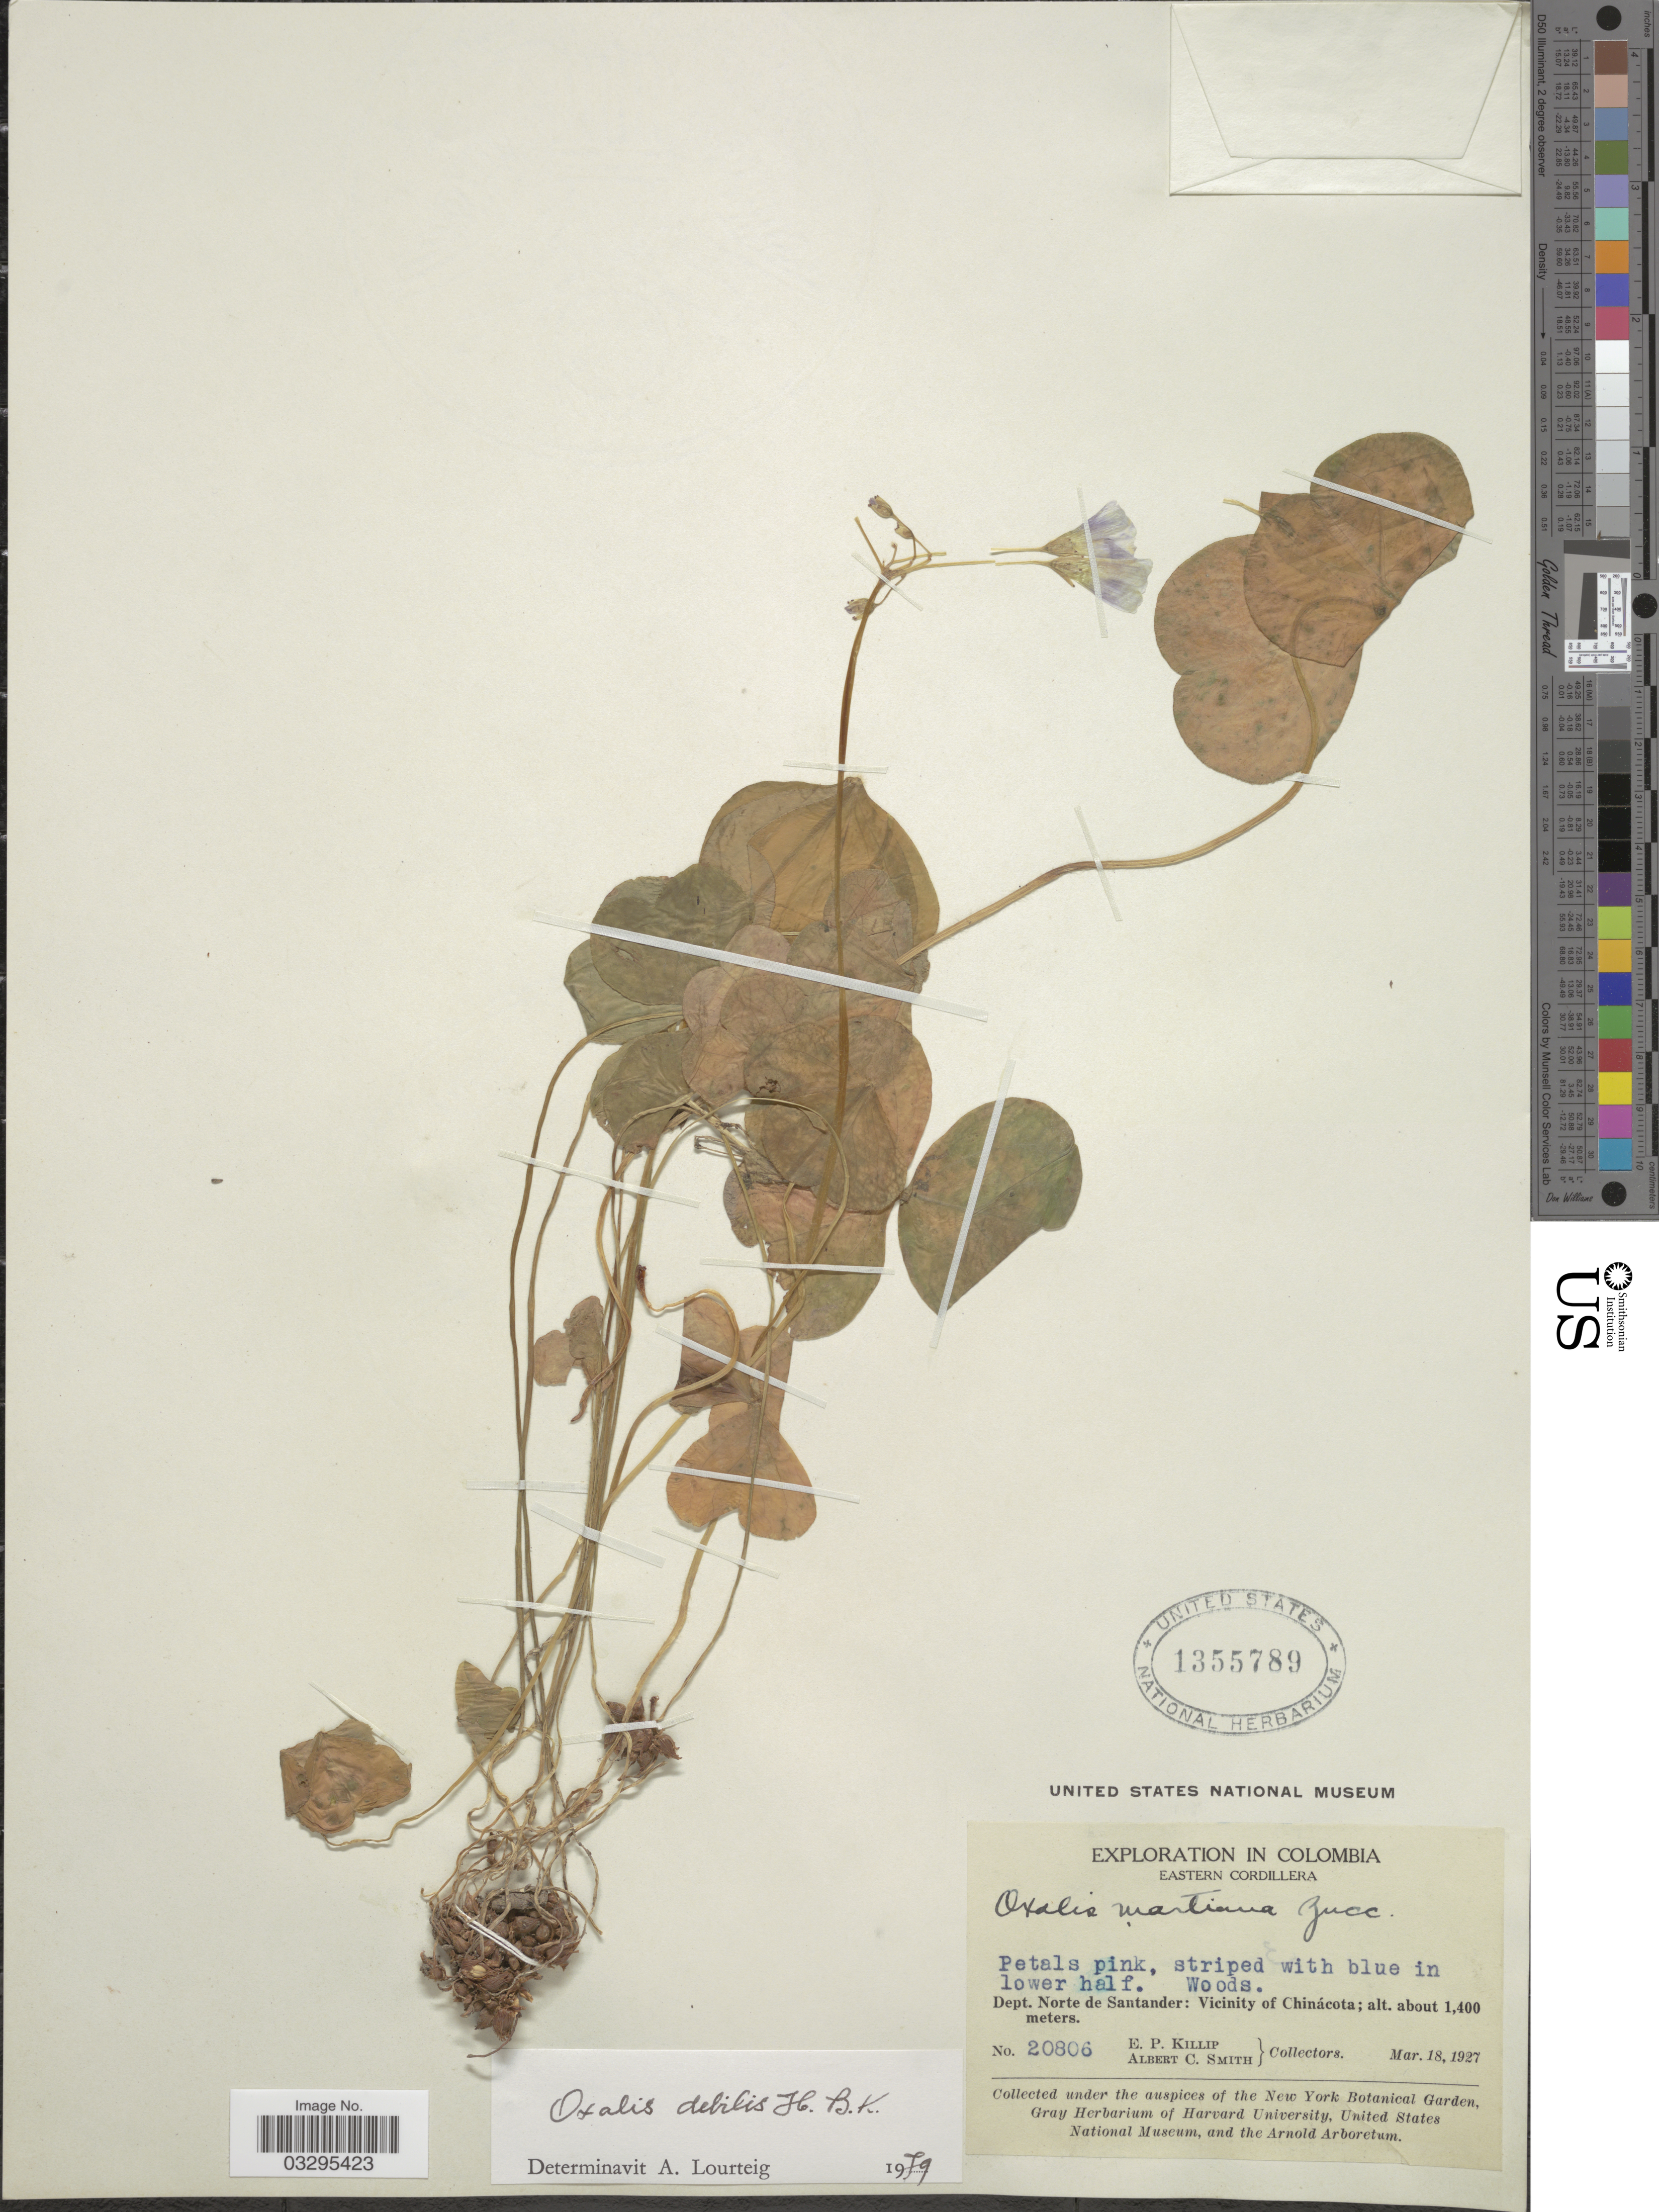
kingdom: Plantae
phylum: Tracheophyta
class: Magnoliopsida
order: Oxalidales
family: Oxalidaceae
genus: Oxalis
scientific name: Oxalis debilis var. debilis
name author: Kunth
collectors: E. P. Killip & A. C. Smith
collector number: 20806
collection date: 1927-03-18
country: Colombia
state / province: Norte de Santander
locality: Eastern Cordillera. Dept. Norte de Santander: Vicinity of Chinácota.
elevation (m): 1400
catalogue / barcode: US 1355789